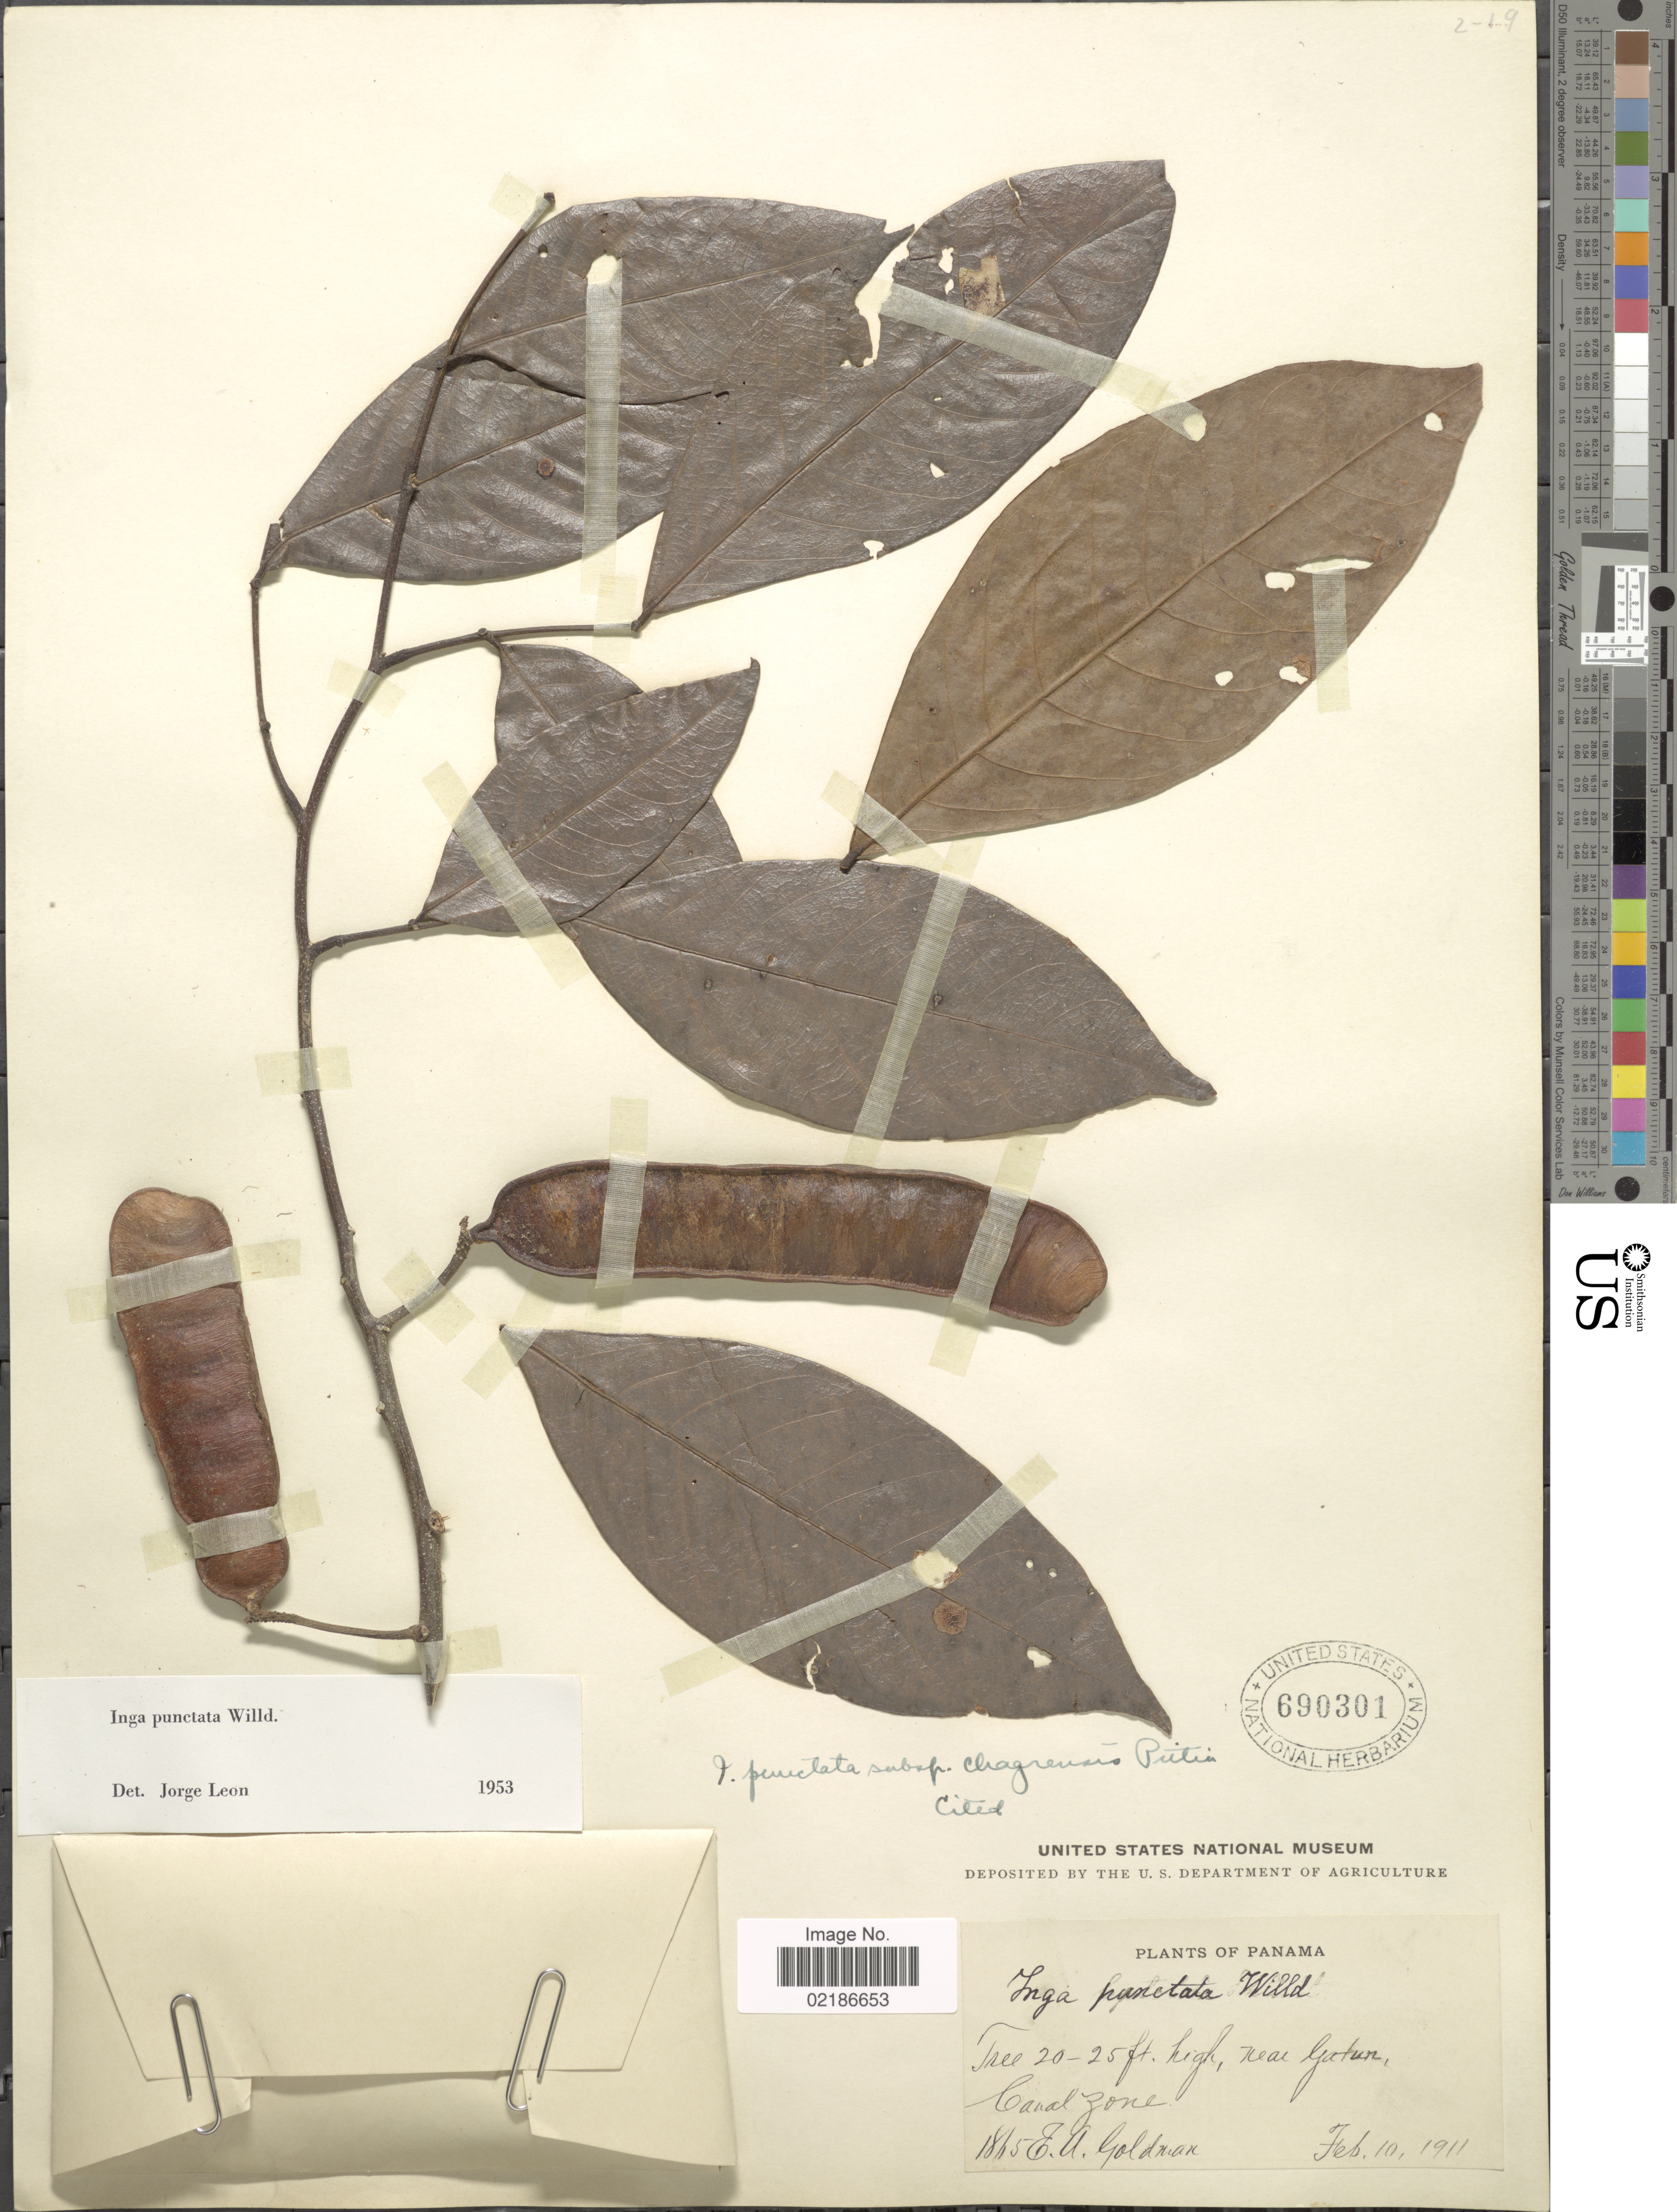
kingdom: Plantae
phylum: Tracheophyta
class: Magnoliopsida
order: Fabales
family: Fabaceae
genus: Inga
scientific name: Inga punctata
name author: Willd.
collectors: E. A. Goldman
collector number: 1865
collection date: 1911-02-10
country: Panama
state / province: Colón / Panamá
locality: Canal Zone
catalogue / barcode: US 690301